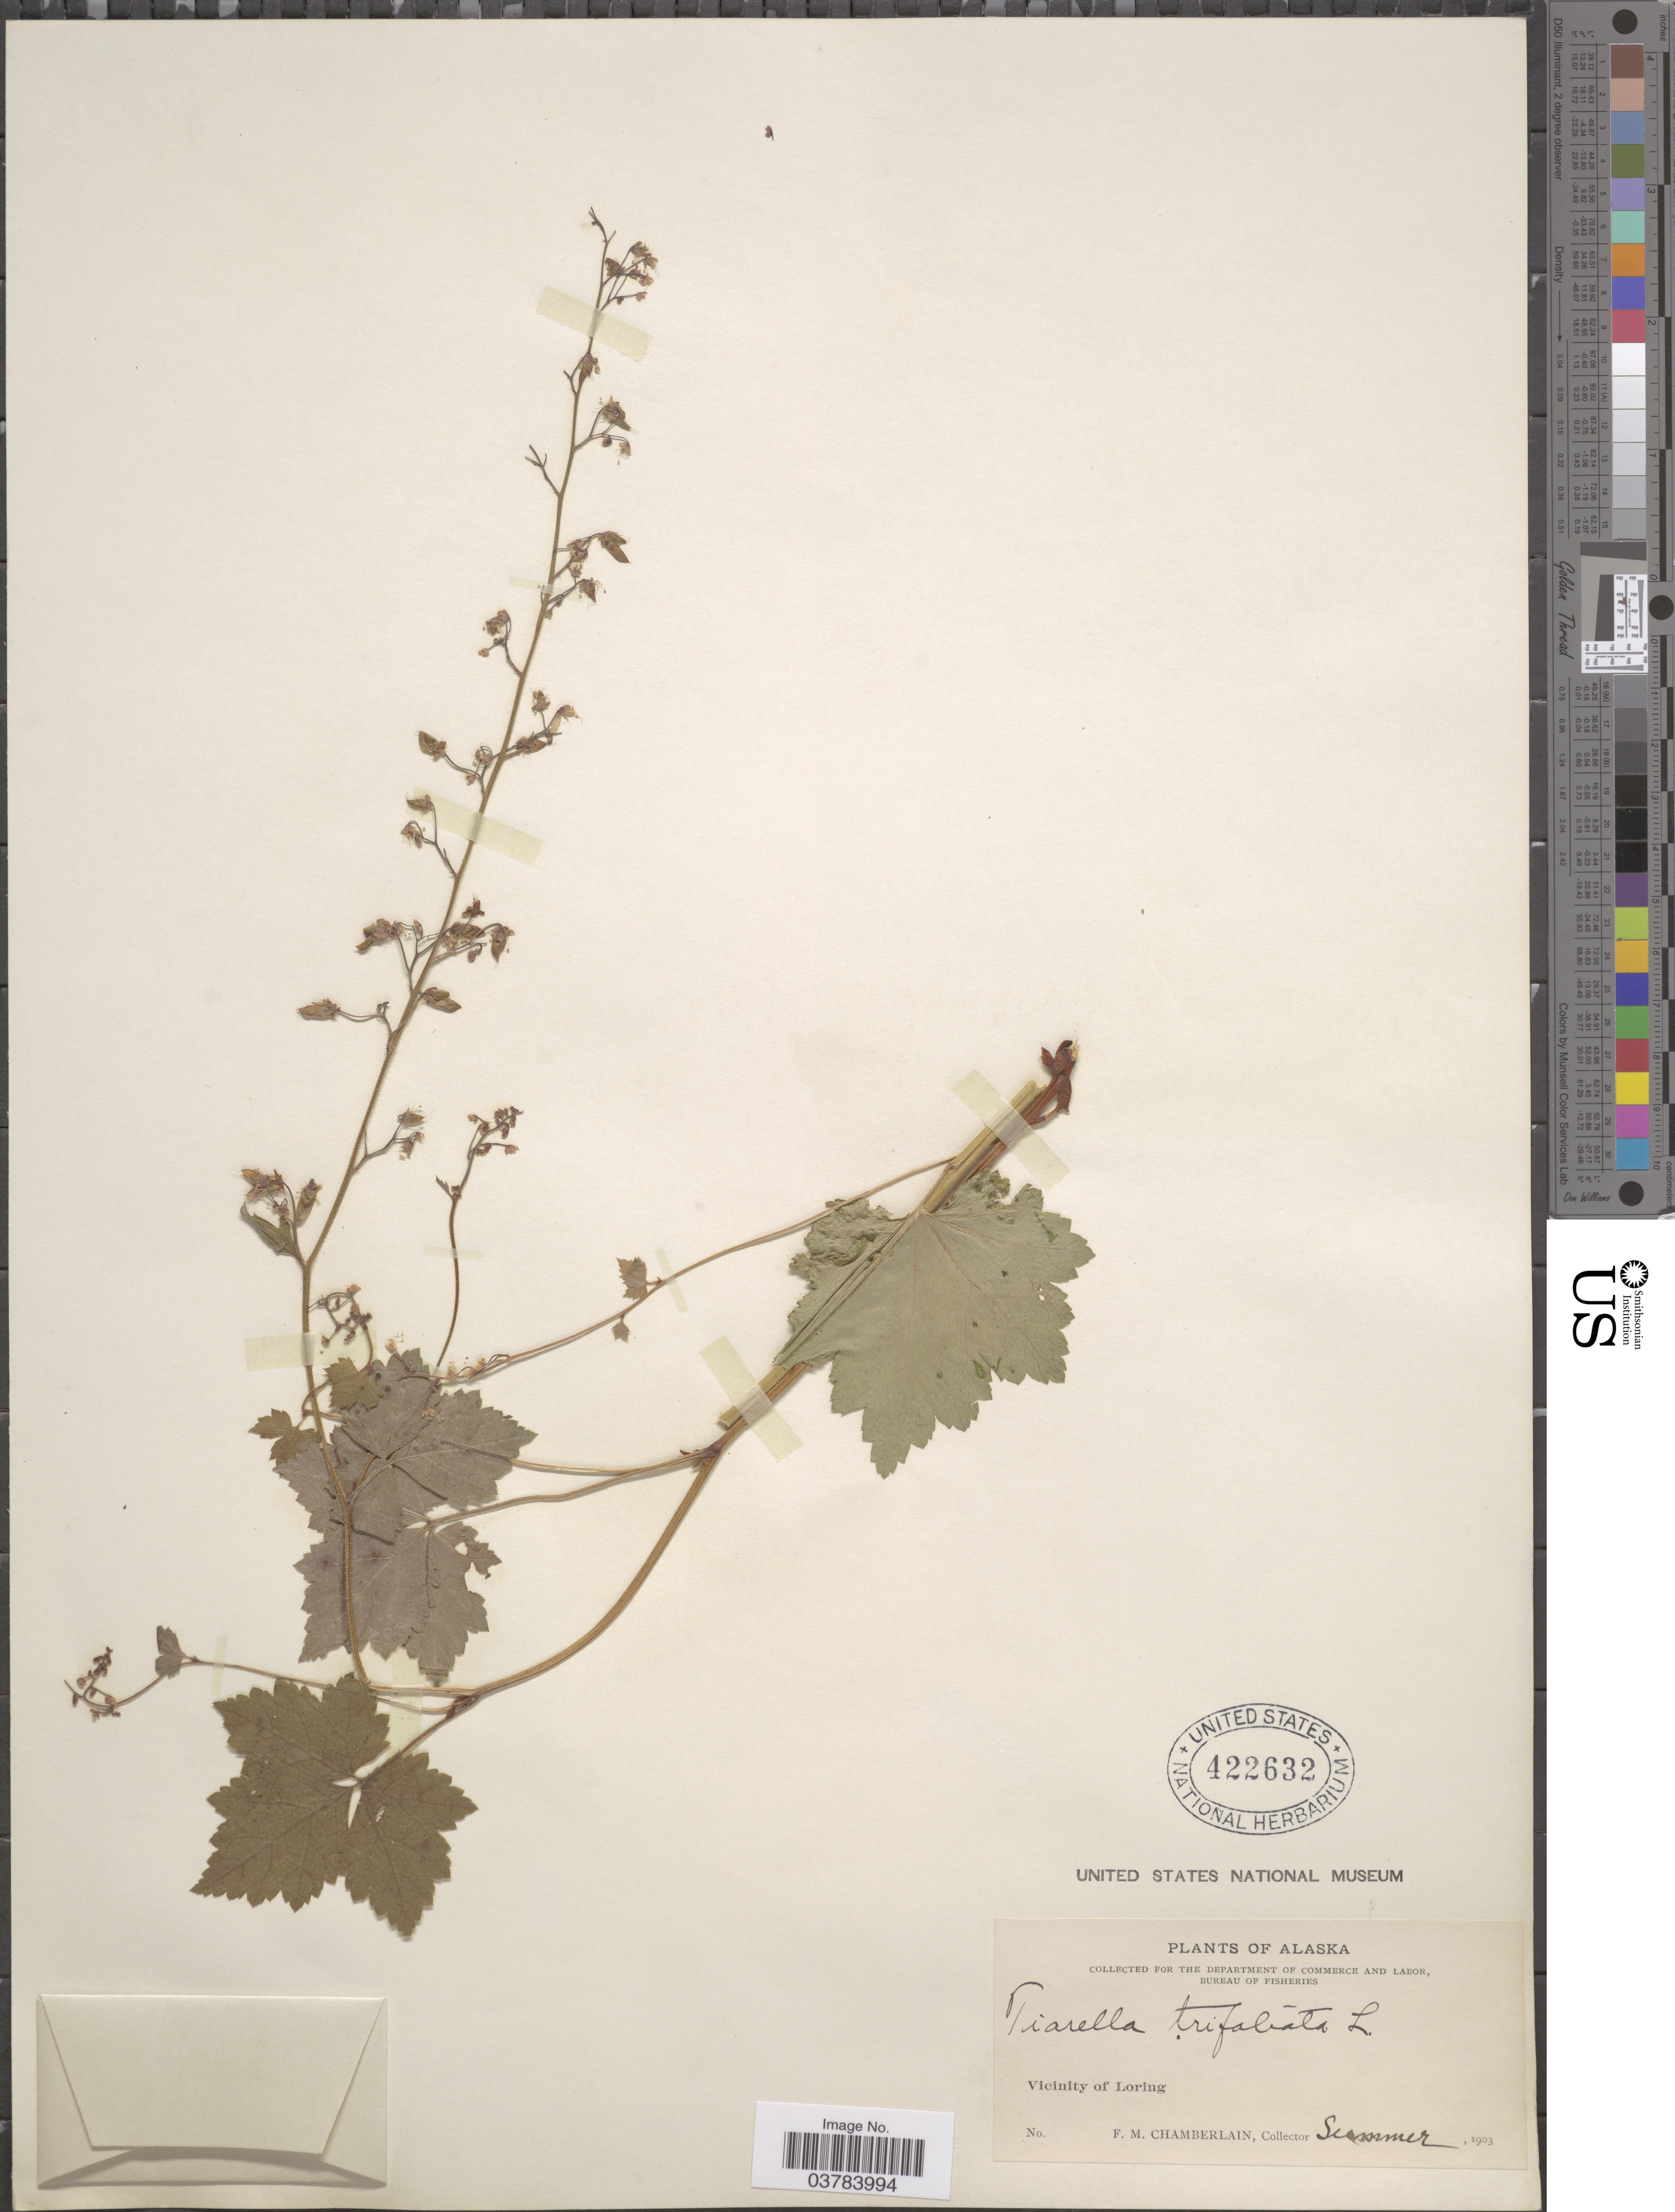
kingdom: Plantae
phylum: Tracheophyta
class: Magnoliopsida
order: Saxifragales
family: Saxifragaceae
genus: Tiarella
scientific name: Tiarella trifoliata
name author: L.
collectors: F. Chamberlain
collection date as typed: Summer , 1903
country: United States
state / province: Alaska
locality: Vicinity of Loring.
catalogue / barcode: US 422632